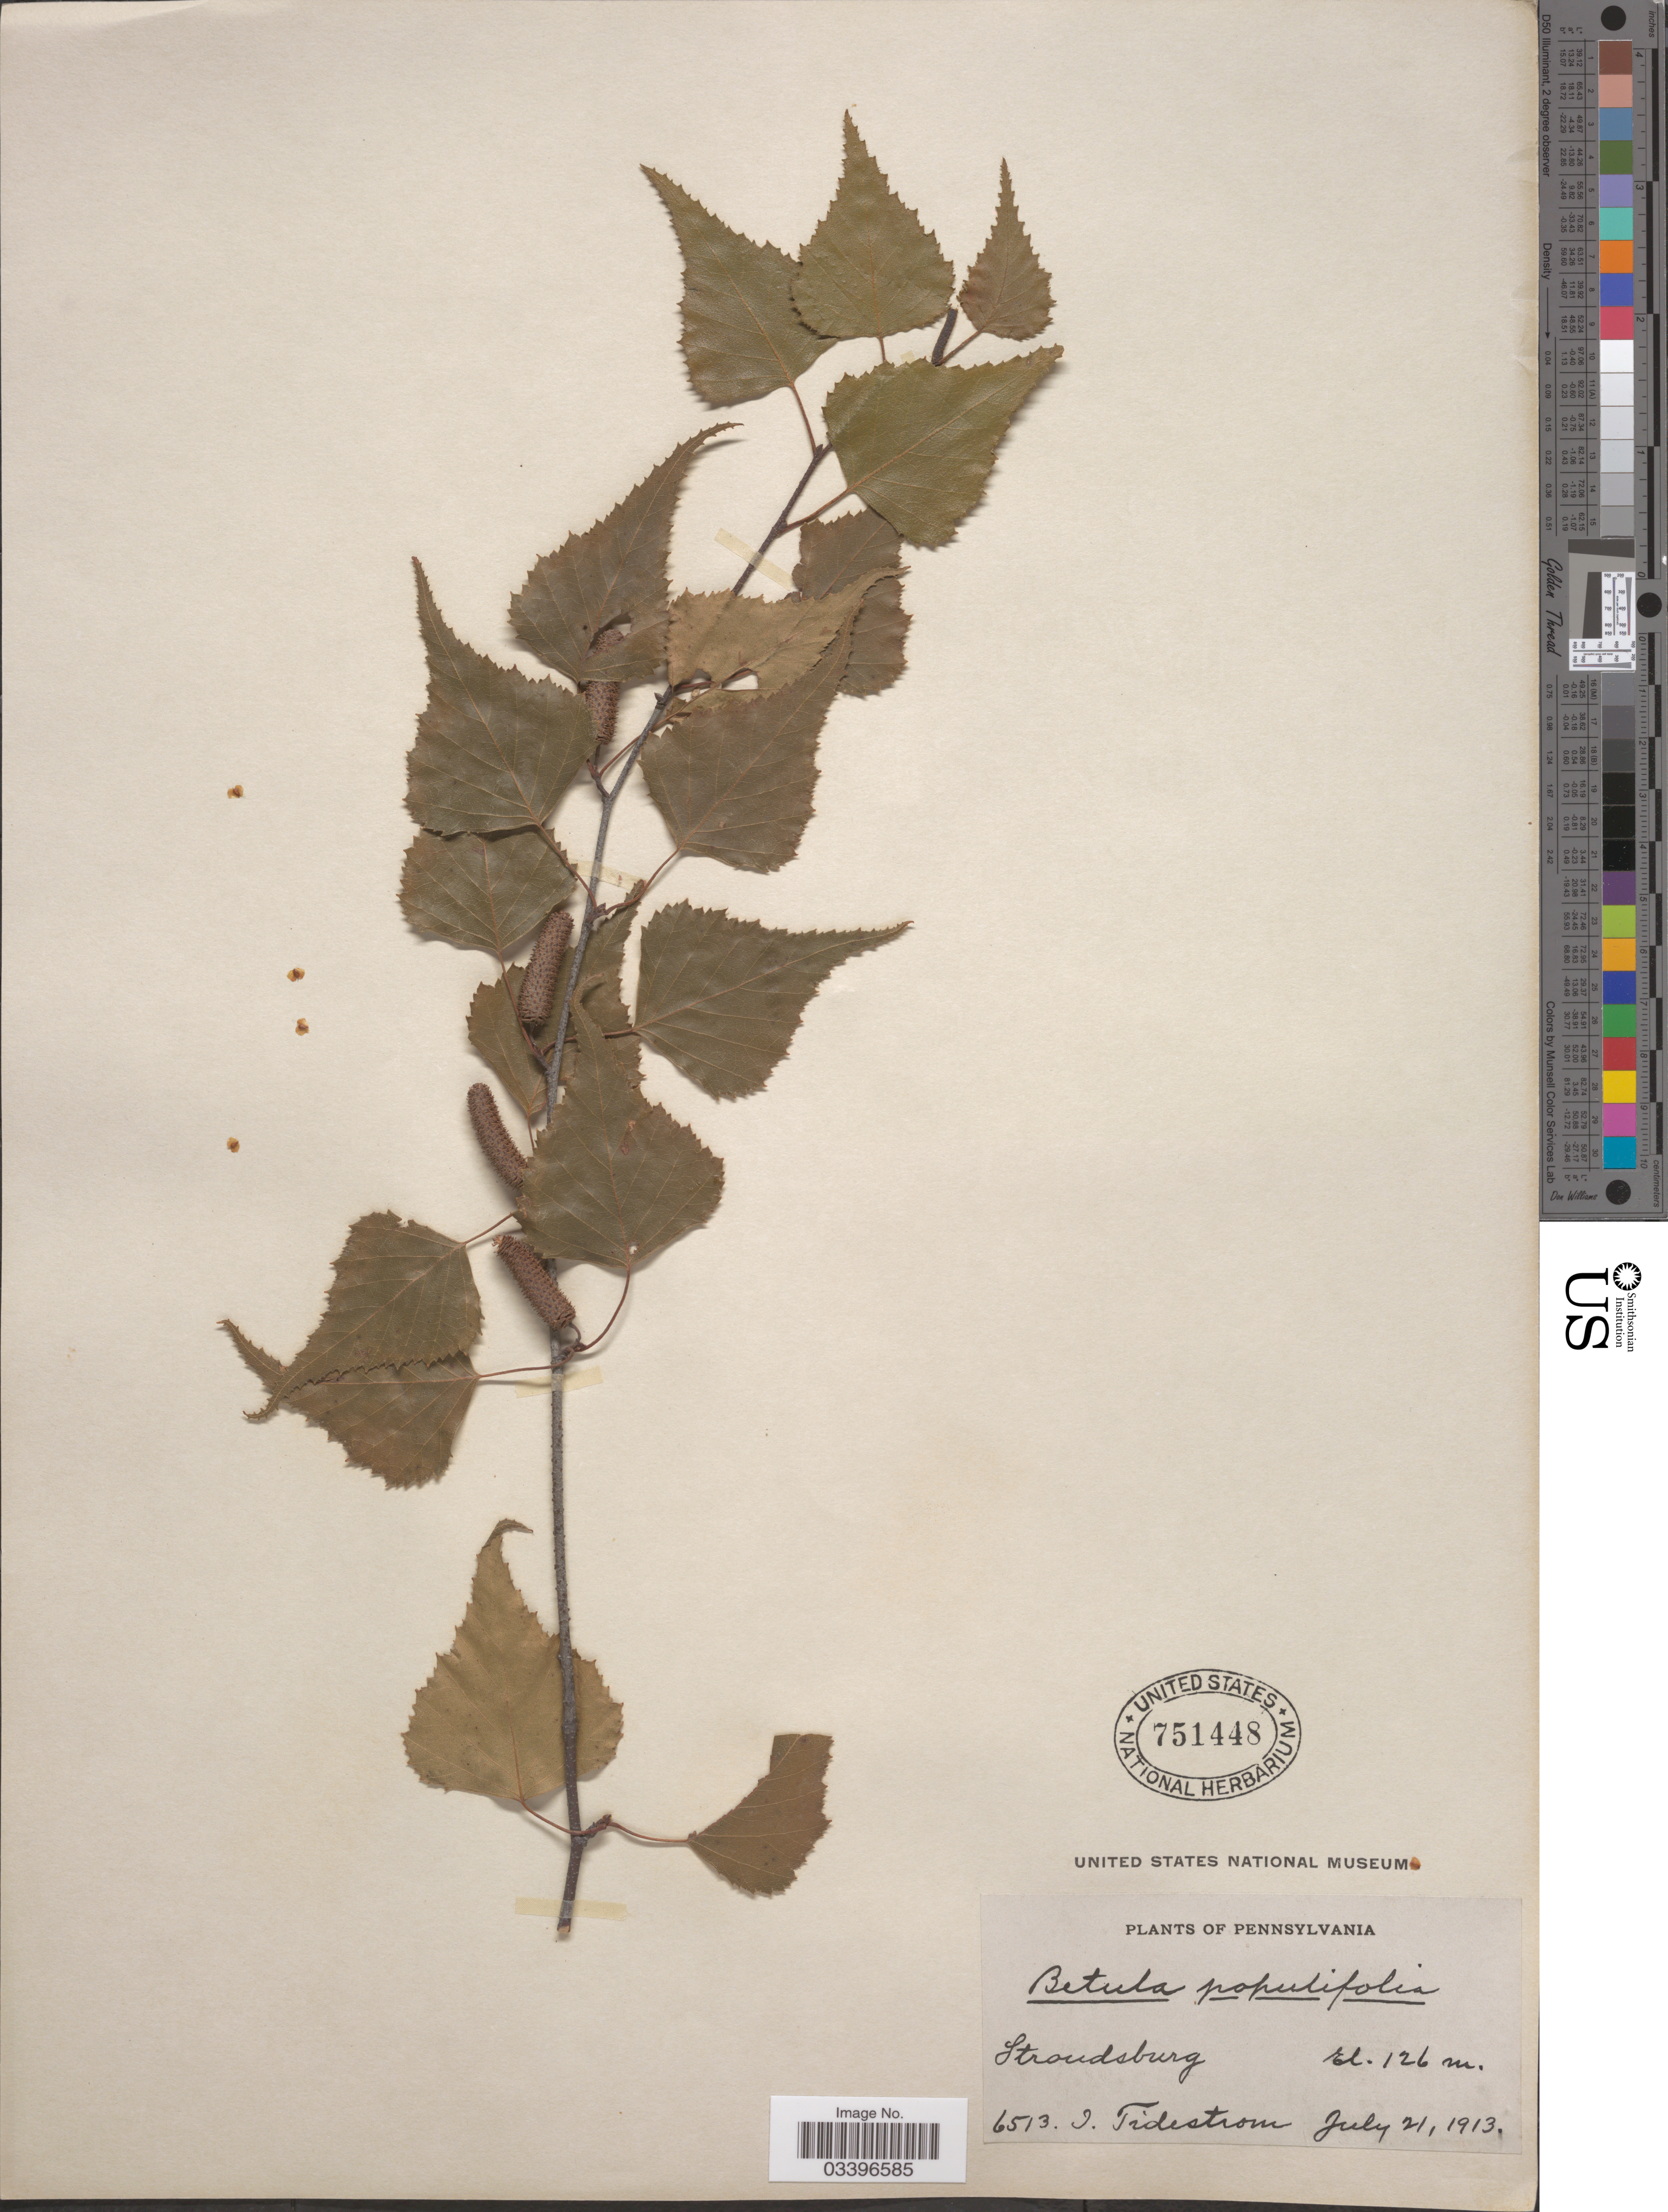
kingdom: Plantae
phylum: Tracheophyta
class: Magnoliopsida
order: Fagales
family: Betulaceae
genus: Betula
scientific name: Betula populifolia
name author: Marshall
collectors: I. F. Tidestrom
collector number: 6513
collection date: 1913-07-21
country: United States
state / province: Pennsylvania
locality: Stroudsburg.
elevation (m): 126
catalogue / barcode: US 751448